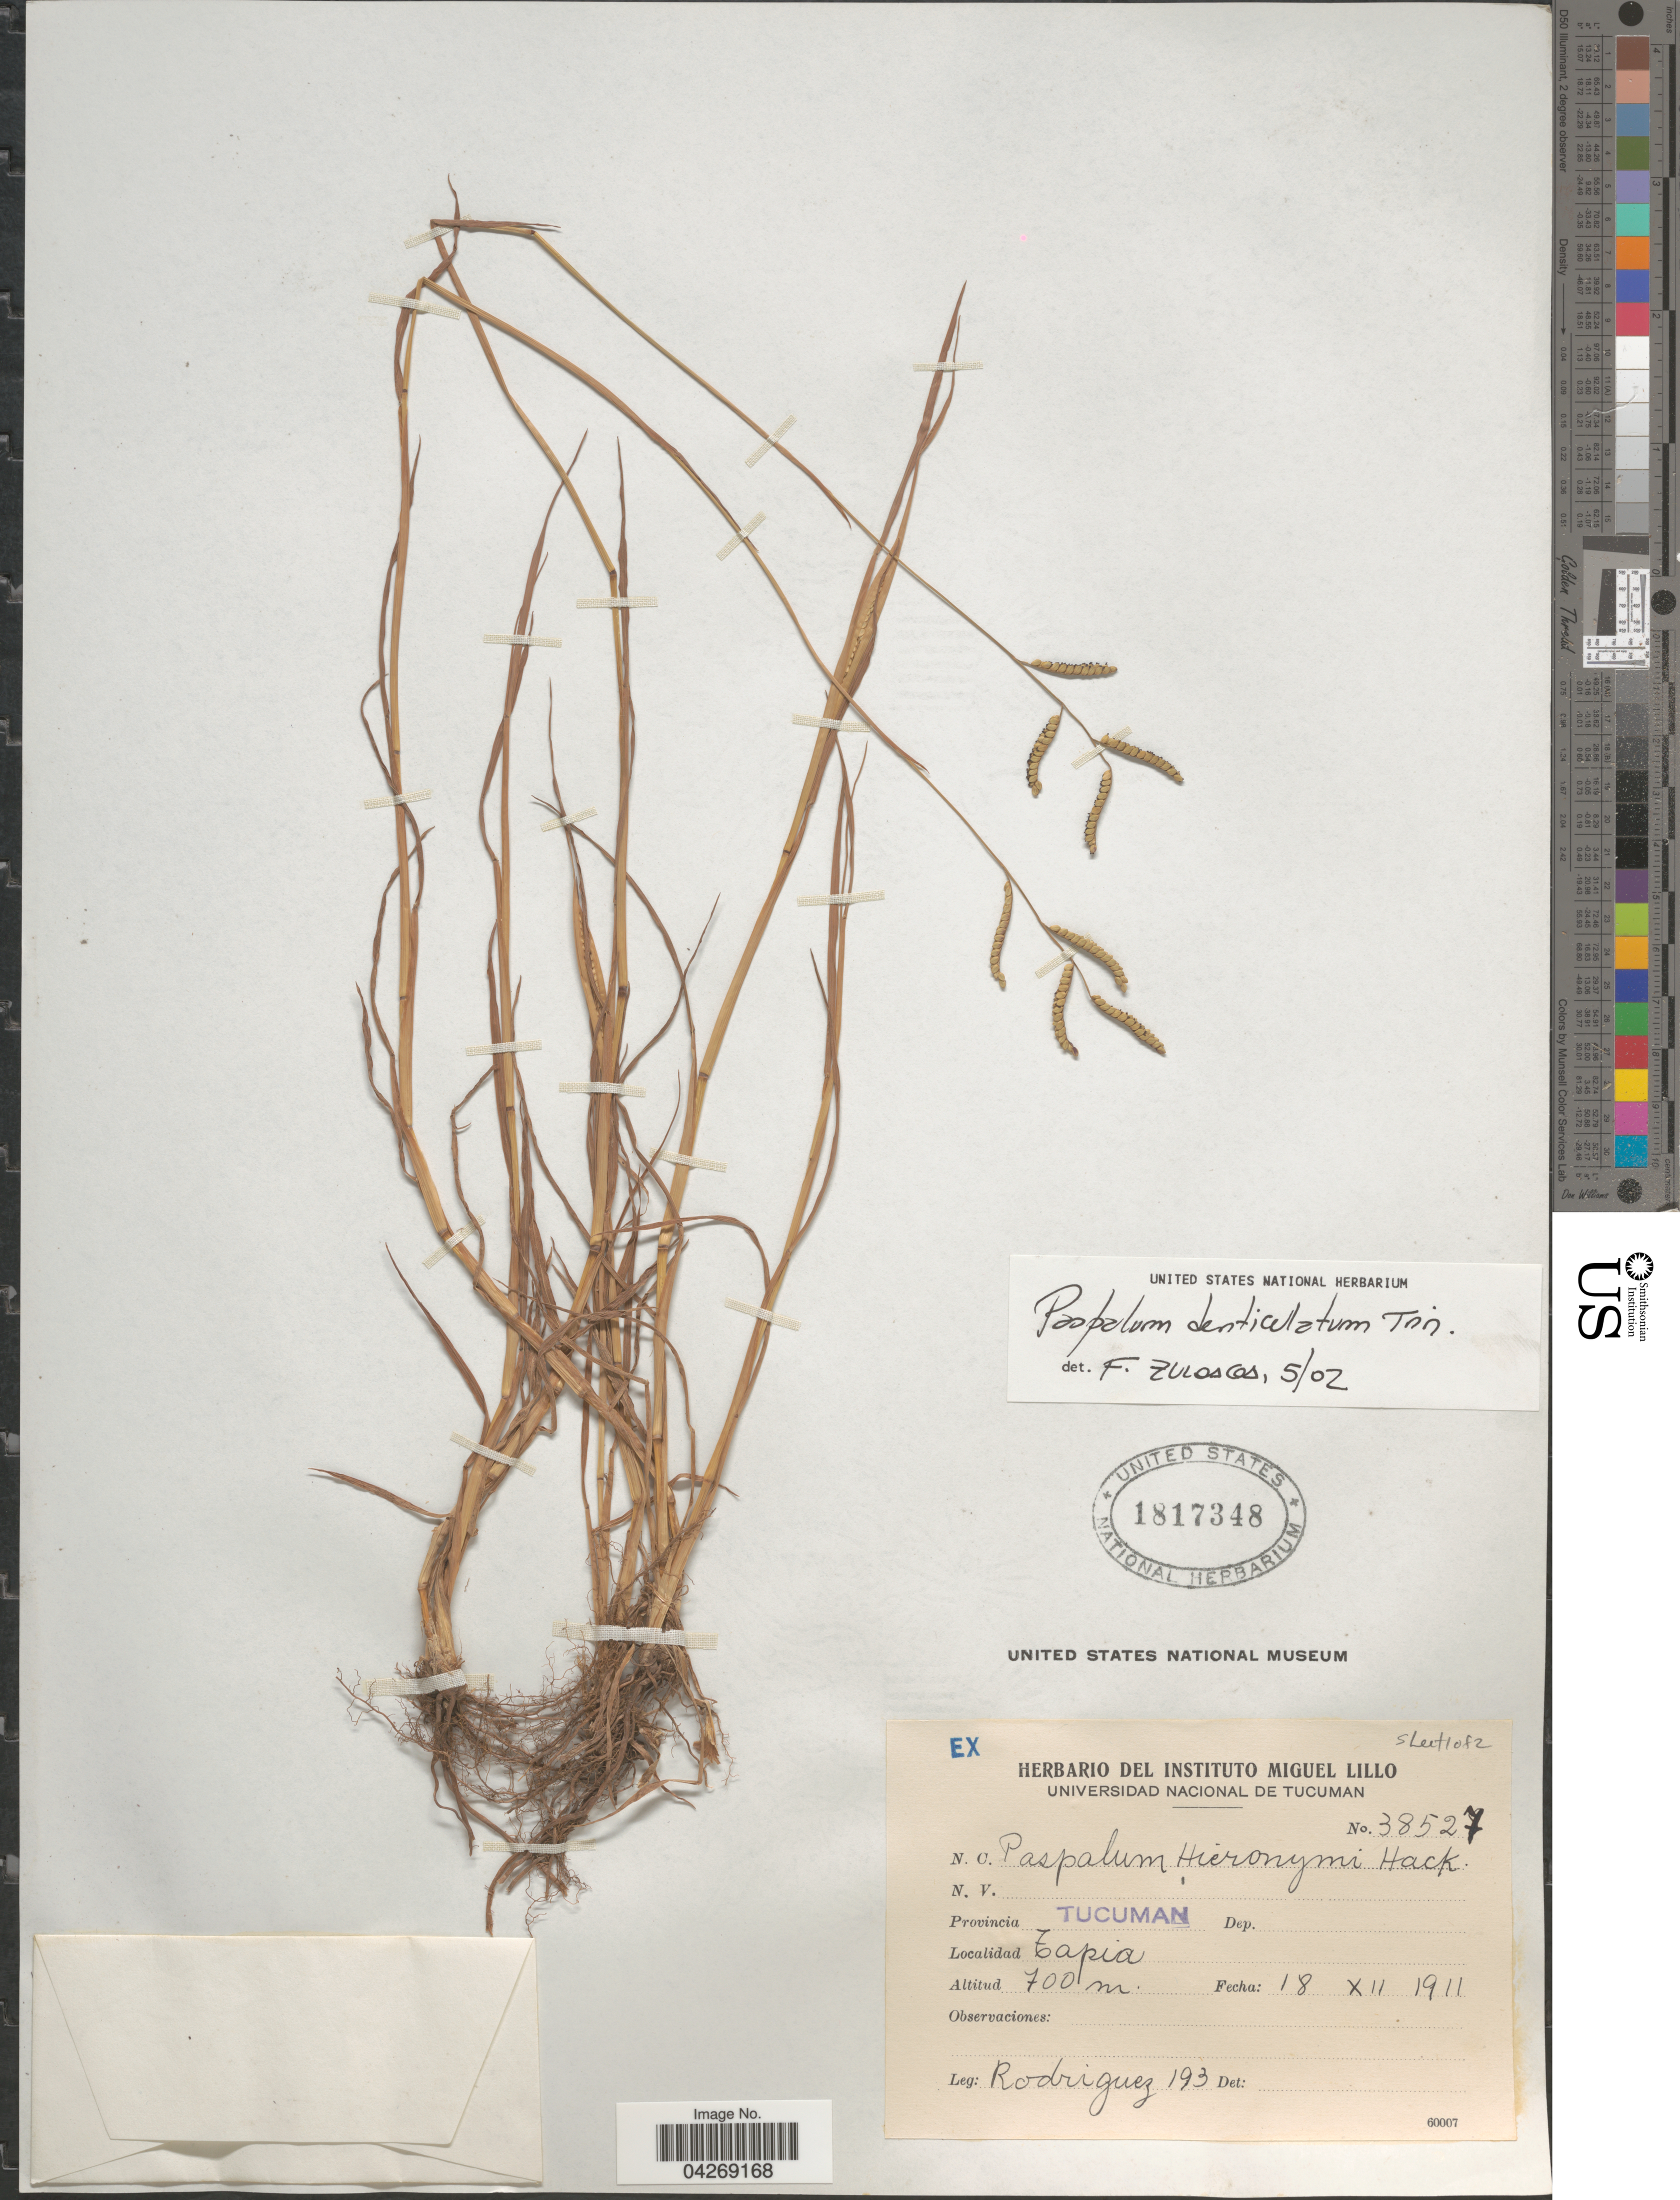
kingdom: Plantae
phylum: Tracheophyta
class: Liliopsida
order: Poales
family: Poaceae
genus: Paspalum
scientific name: Paspalum denticulatum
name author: Trin.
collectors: Rodriguez, --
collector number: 193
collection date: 1911-12-18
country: Argentina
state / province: Tucuman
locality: Tapia.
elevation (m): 700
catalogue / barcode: US 1817348